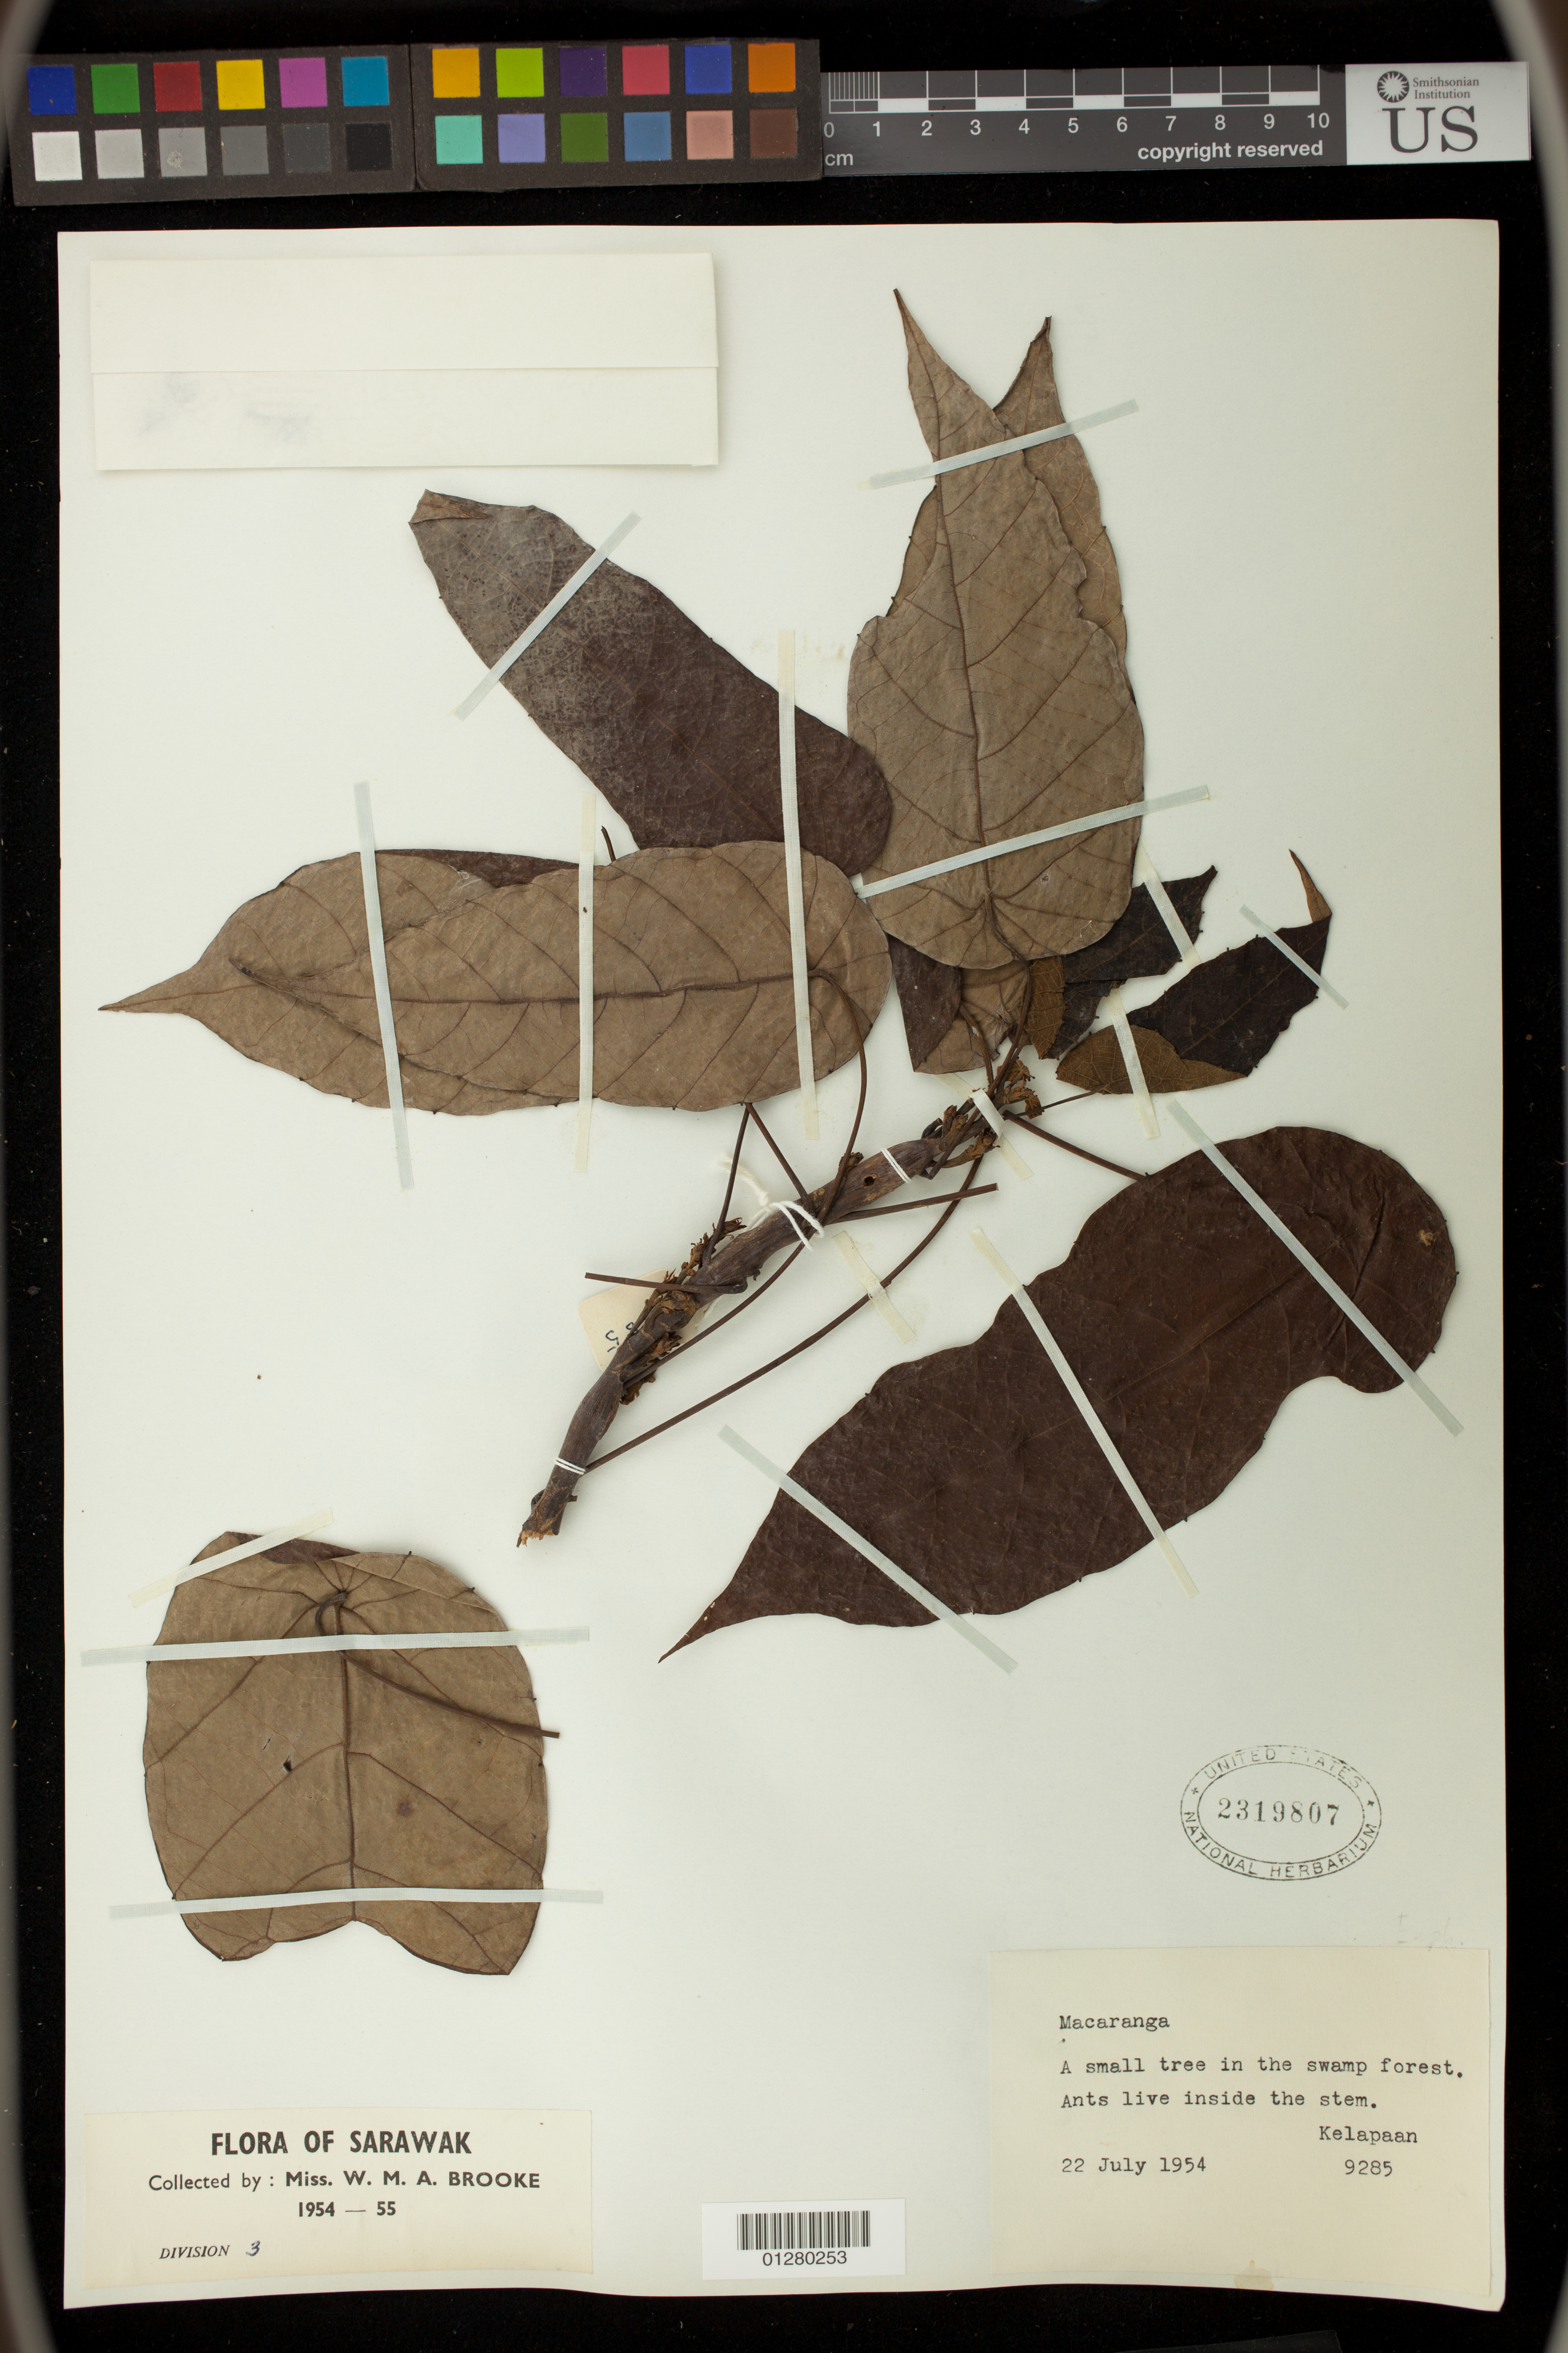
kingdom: Plantae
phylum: Tracheophyta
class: Magnoliopsida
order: Malpighiales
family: Euphorbiaceae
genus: Macaranga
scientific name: Macaranga sp.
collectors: W. Brooke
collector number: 9285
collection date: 1954-07-22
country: Malaysia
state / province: Sarawak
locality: Kelapaan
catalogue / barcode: US 2319807